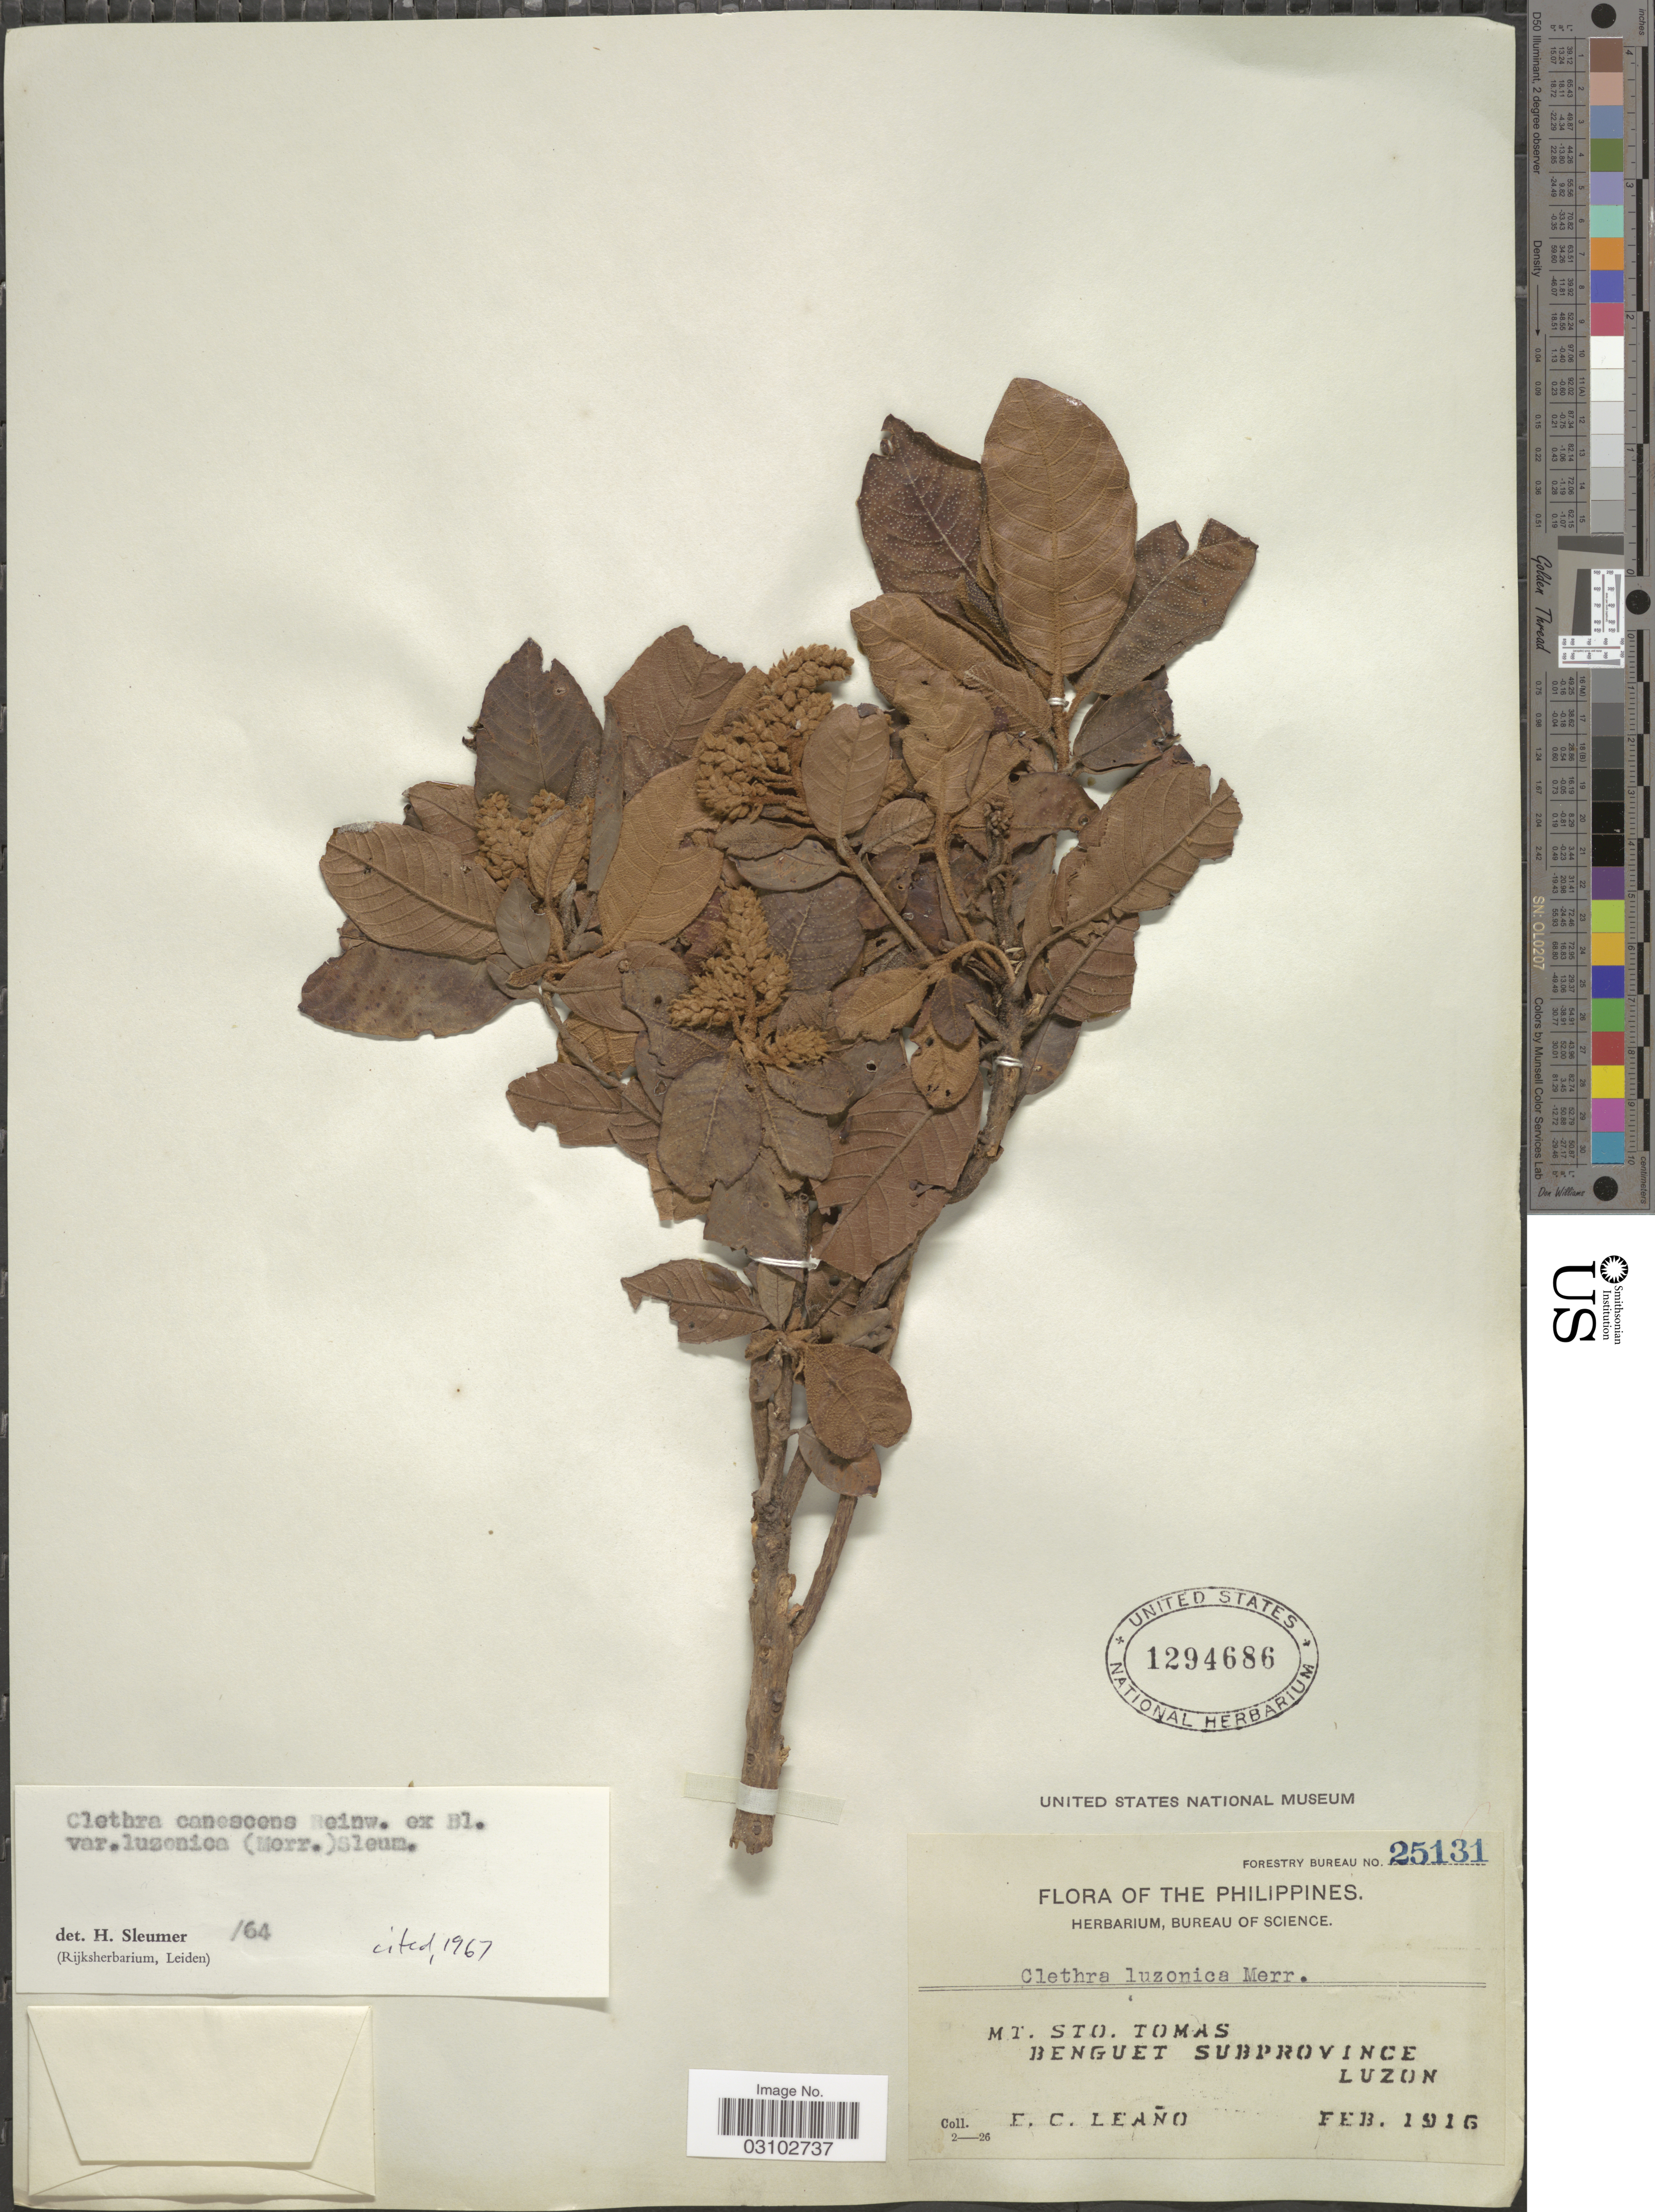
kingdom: Plantae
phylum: Tracheophyta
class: Magnoliopsida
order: Ericales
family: Clethraceae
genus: Clethra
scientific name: Clethra canescens var. luzonica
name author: (Merr.) Sleumer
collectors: E. Leano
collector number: Forestry Bureau 25131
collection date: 1916-02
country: Philippines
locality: Mt. Sto. Tomas. Benguet Subprovince Luzon.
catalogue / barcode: US 1294686